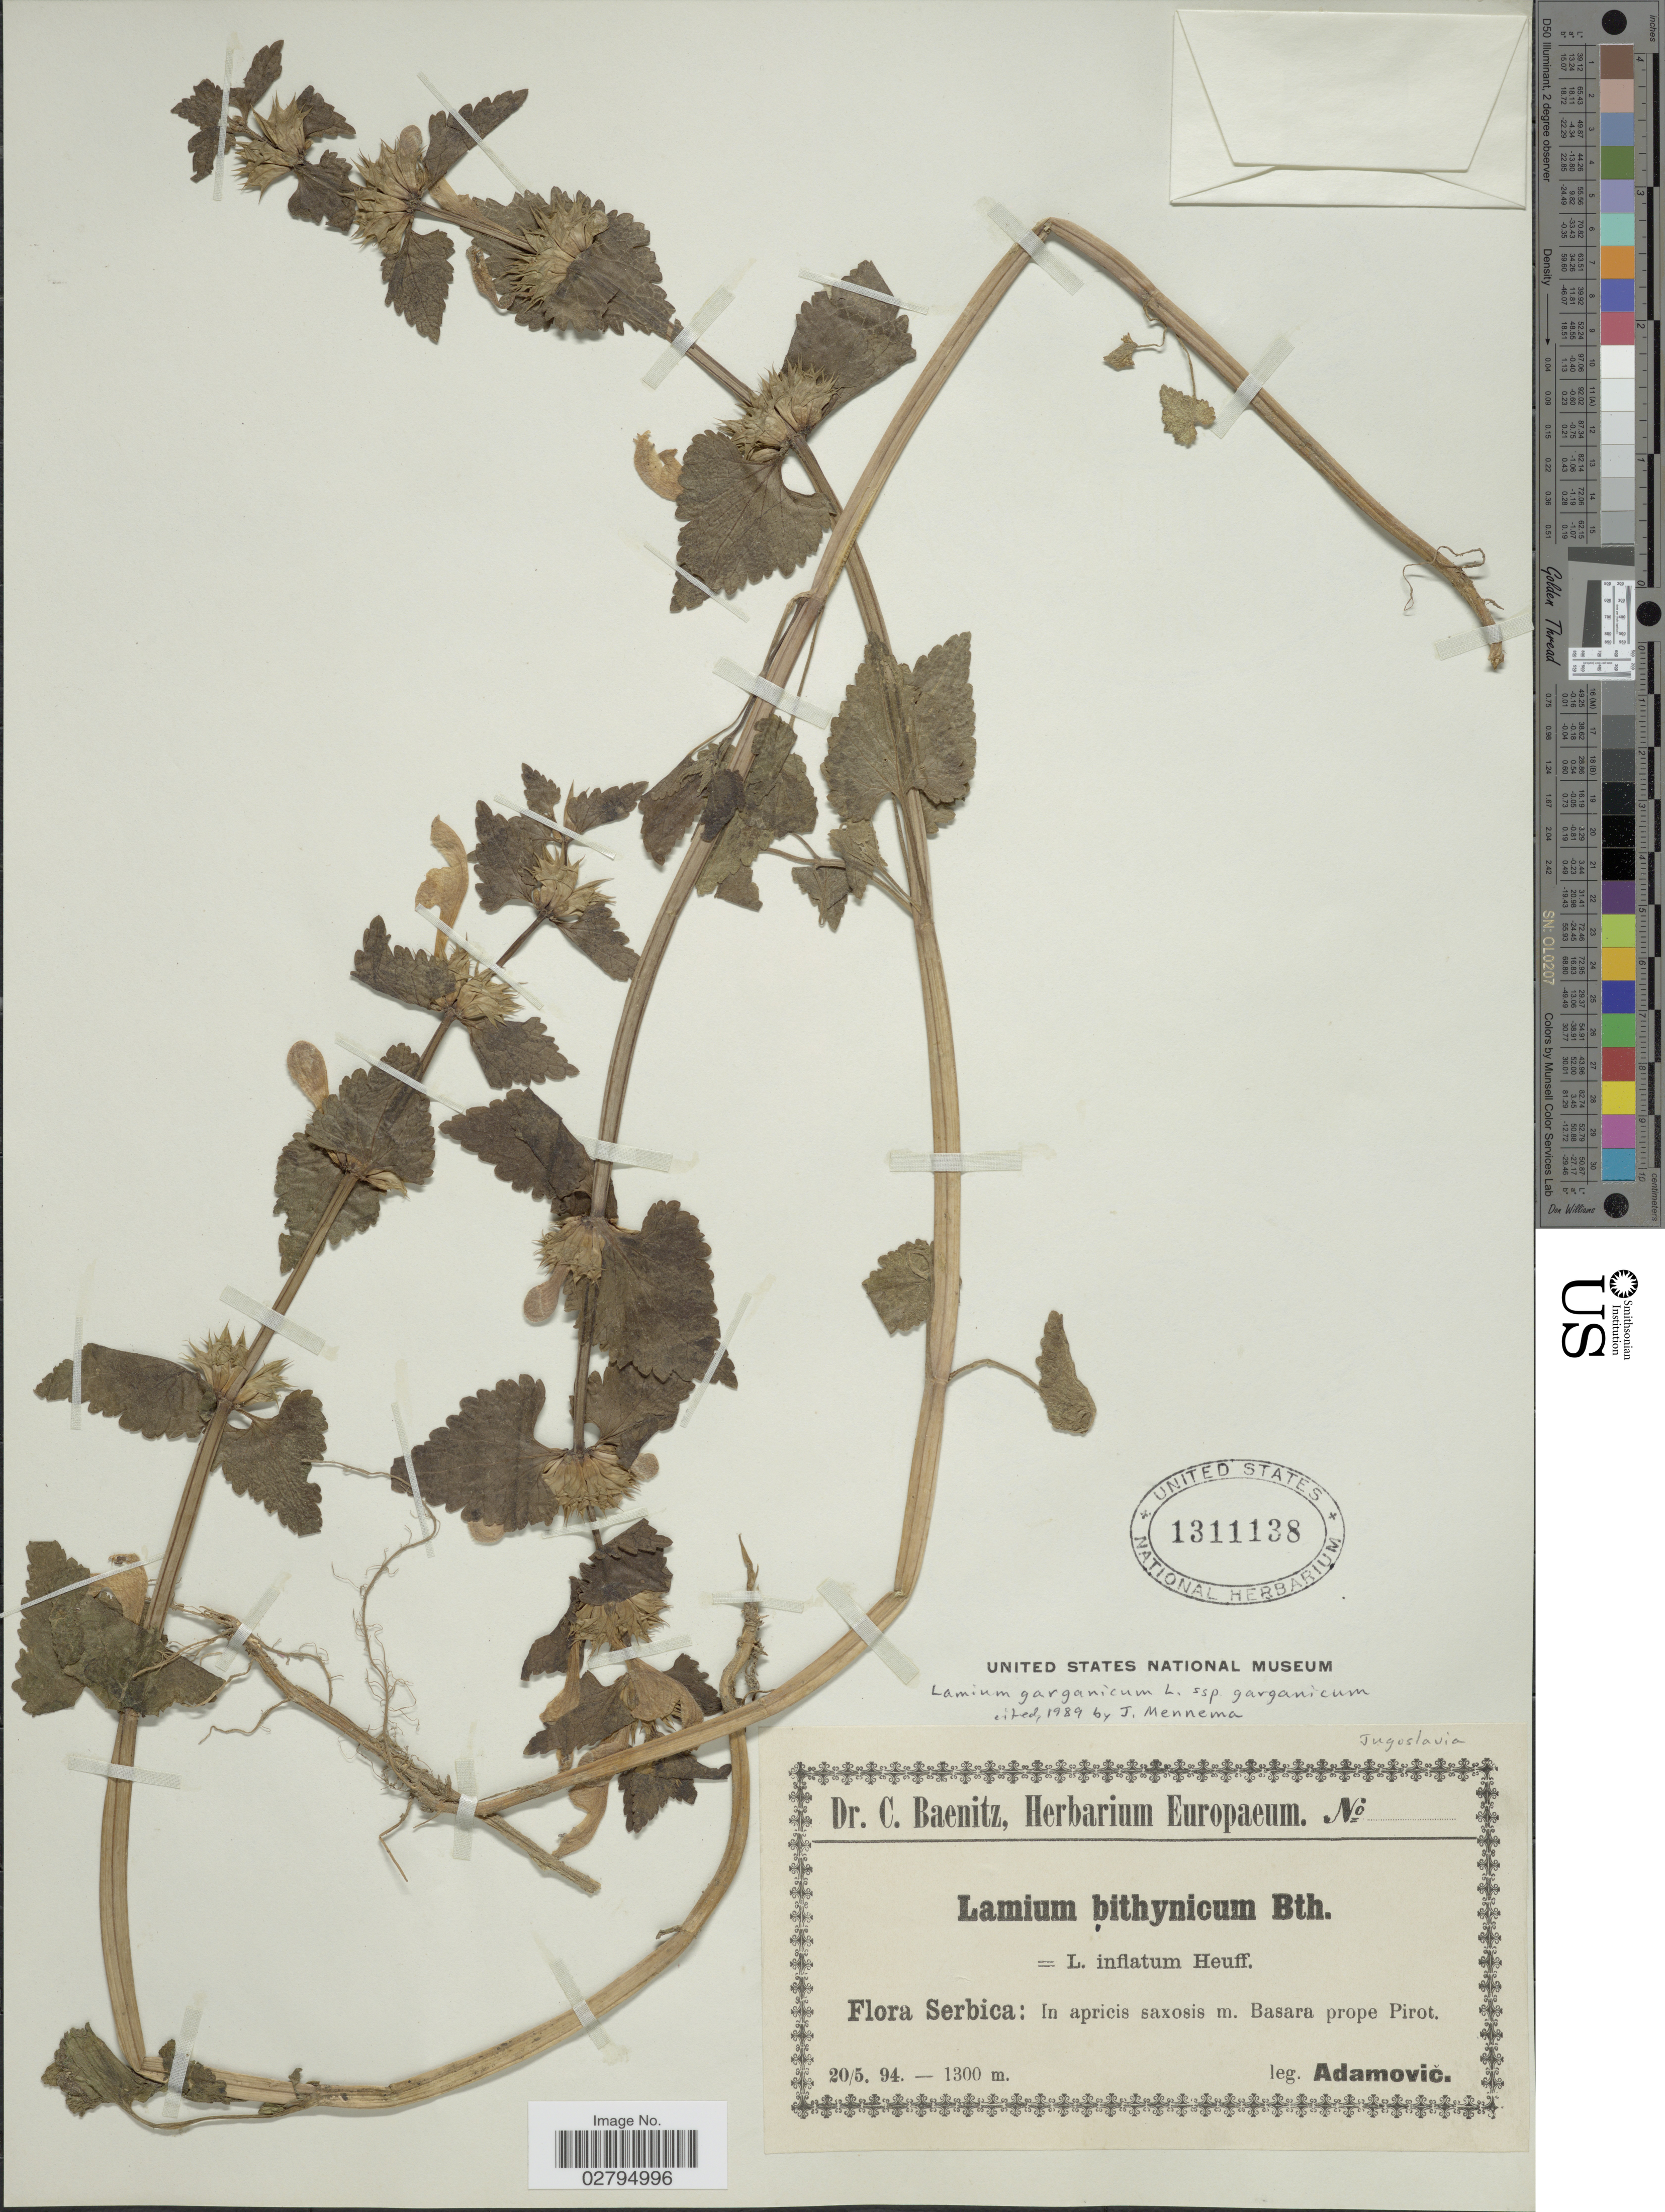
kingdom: Plantae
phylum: Tracheophyta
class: Magnoliopsida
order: Lamiales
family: Lamiaceae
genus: Lamium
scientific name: Lamium garganicum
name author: L.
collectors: Adamovic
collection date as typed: Transcribed d/m/y: 20/5/94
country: Serbia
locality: Serbica: In apricis saxosis m. Basara prope Pirot.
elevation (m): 1300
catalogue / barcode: US 1311138